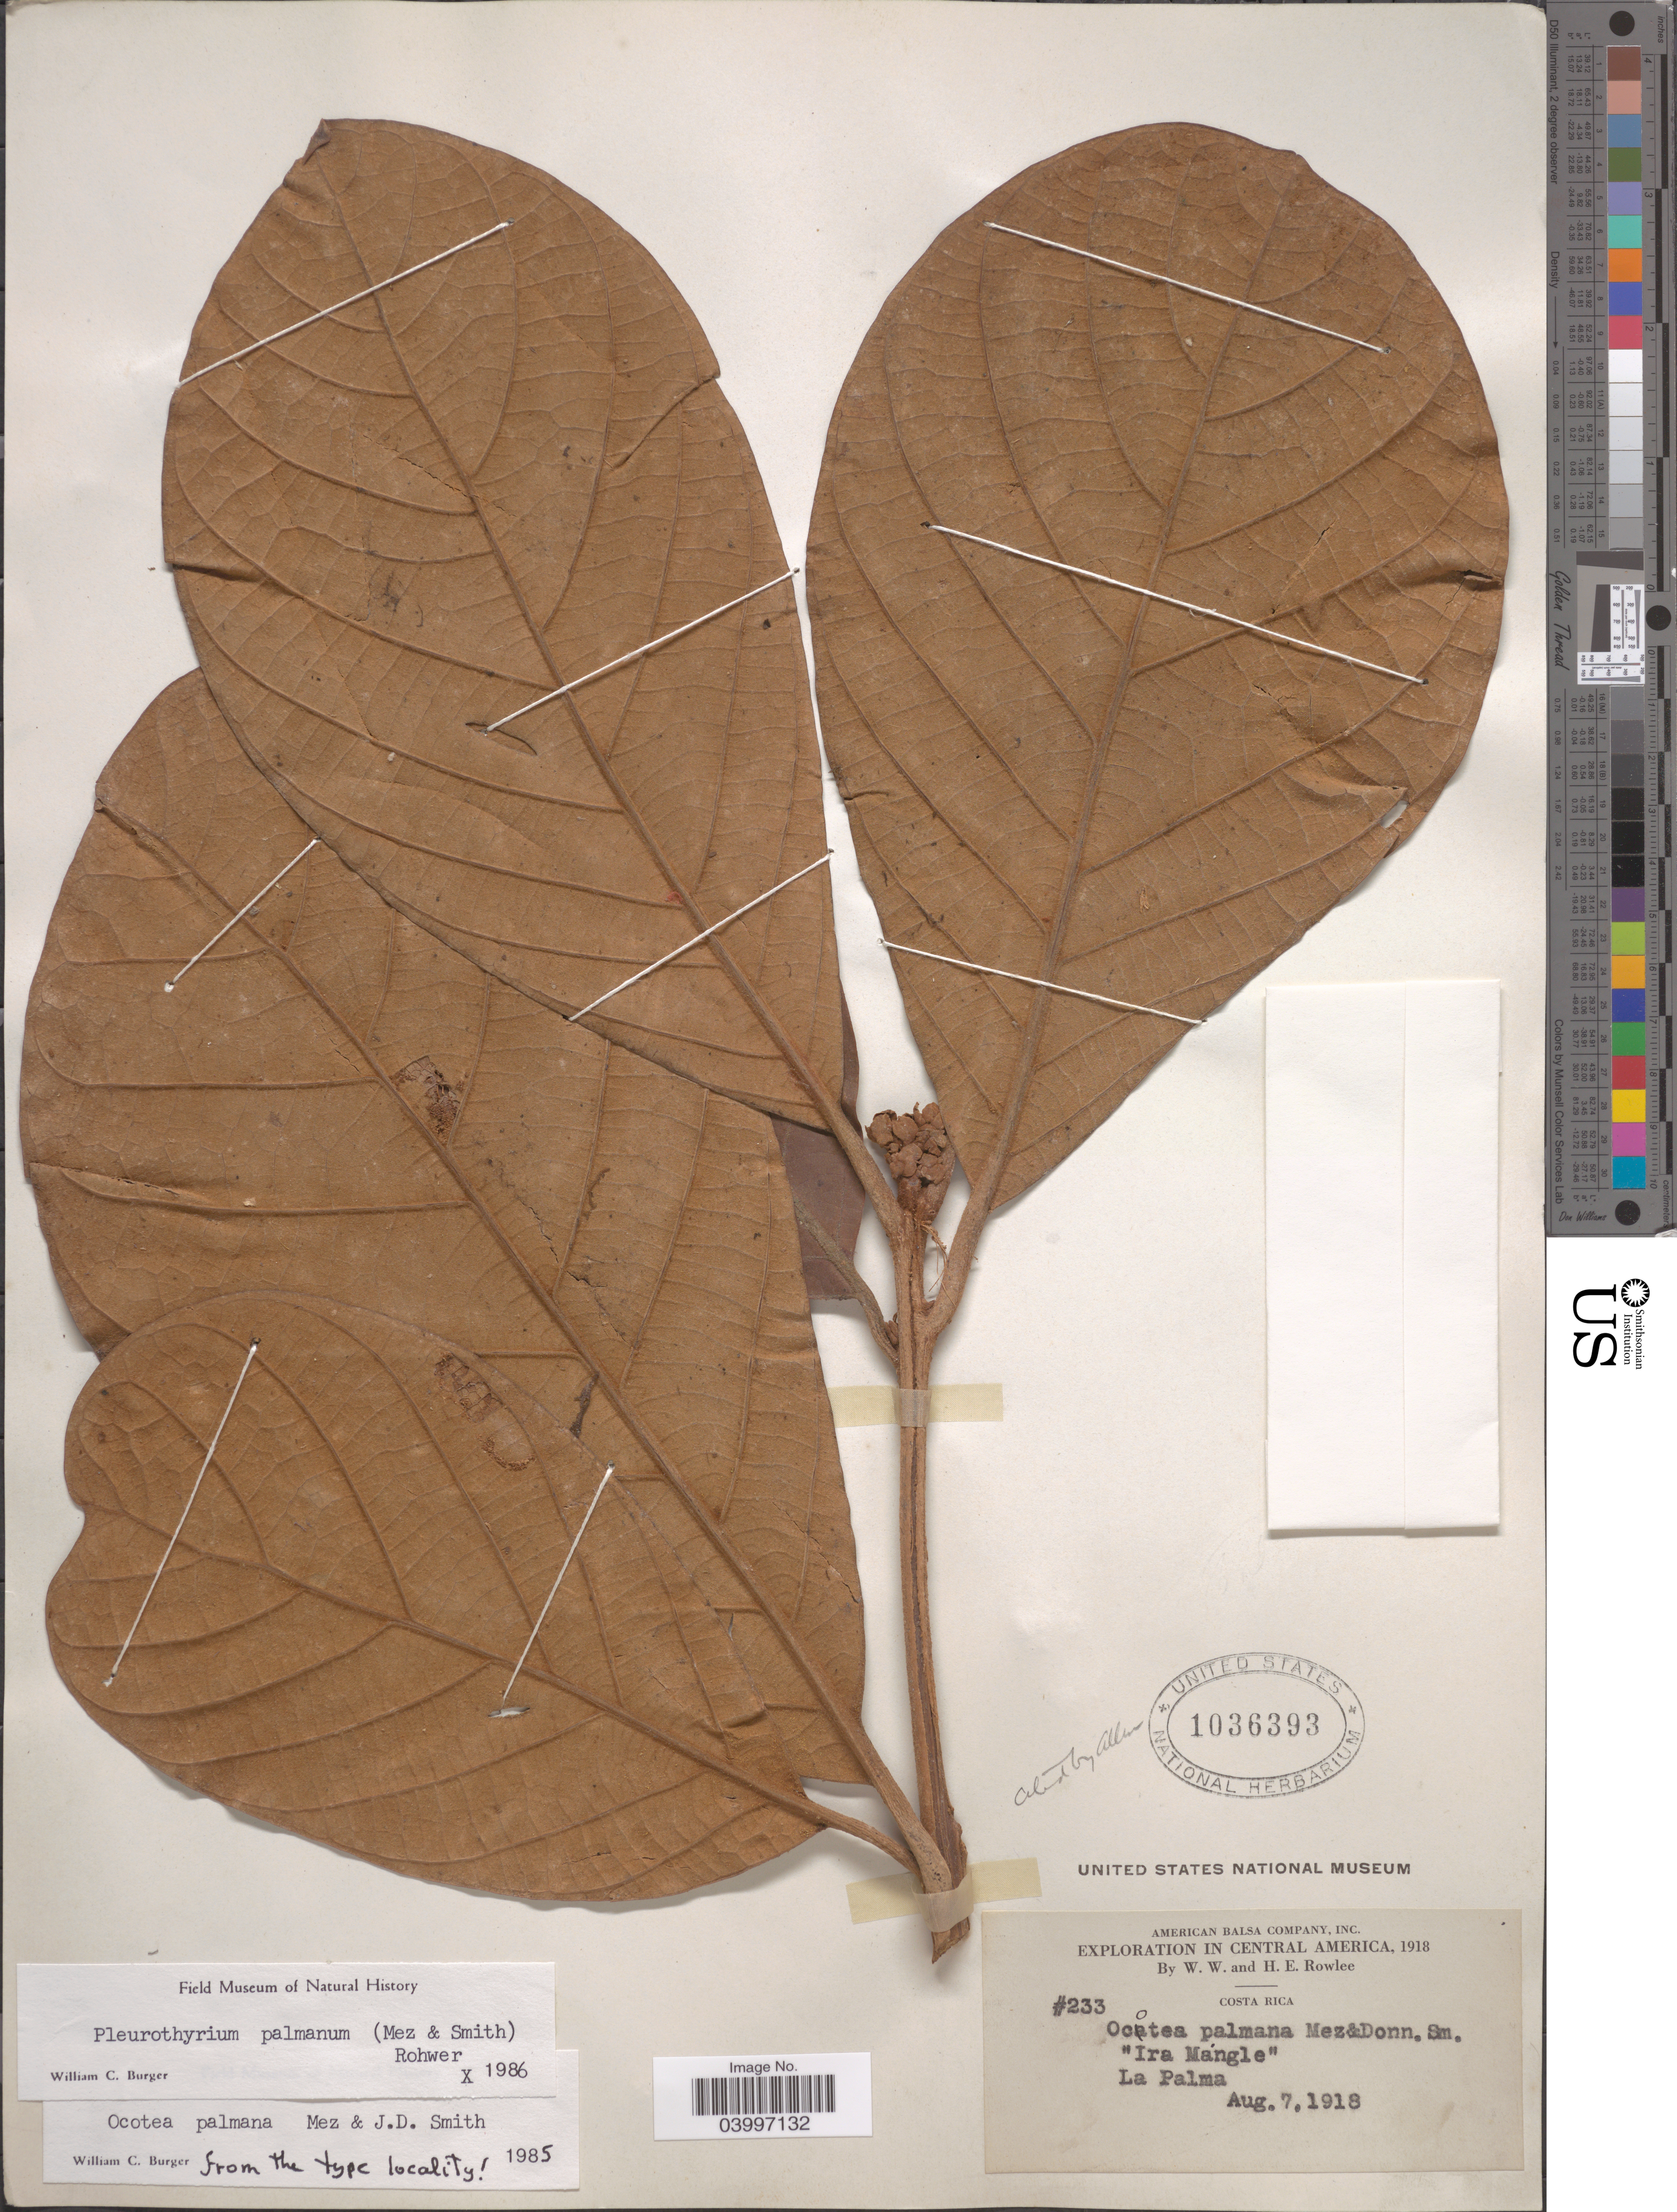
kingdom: Plantae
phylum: Tracheophyta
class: Magnoliopsida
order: Laurales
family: Lauraceae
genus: Pleurothyrium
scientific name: Pleurothyrium palmanum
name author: (Mez & Donn. Sm.) Rohwer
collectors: W. W. Rowlee & H. E. Rowlee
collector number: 233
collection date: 1918-08-07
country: Costa Rica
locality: La Palma.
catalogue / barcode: US 1036393